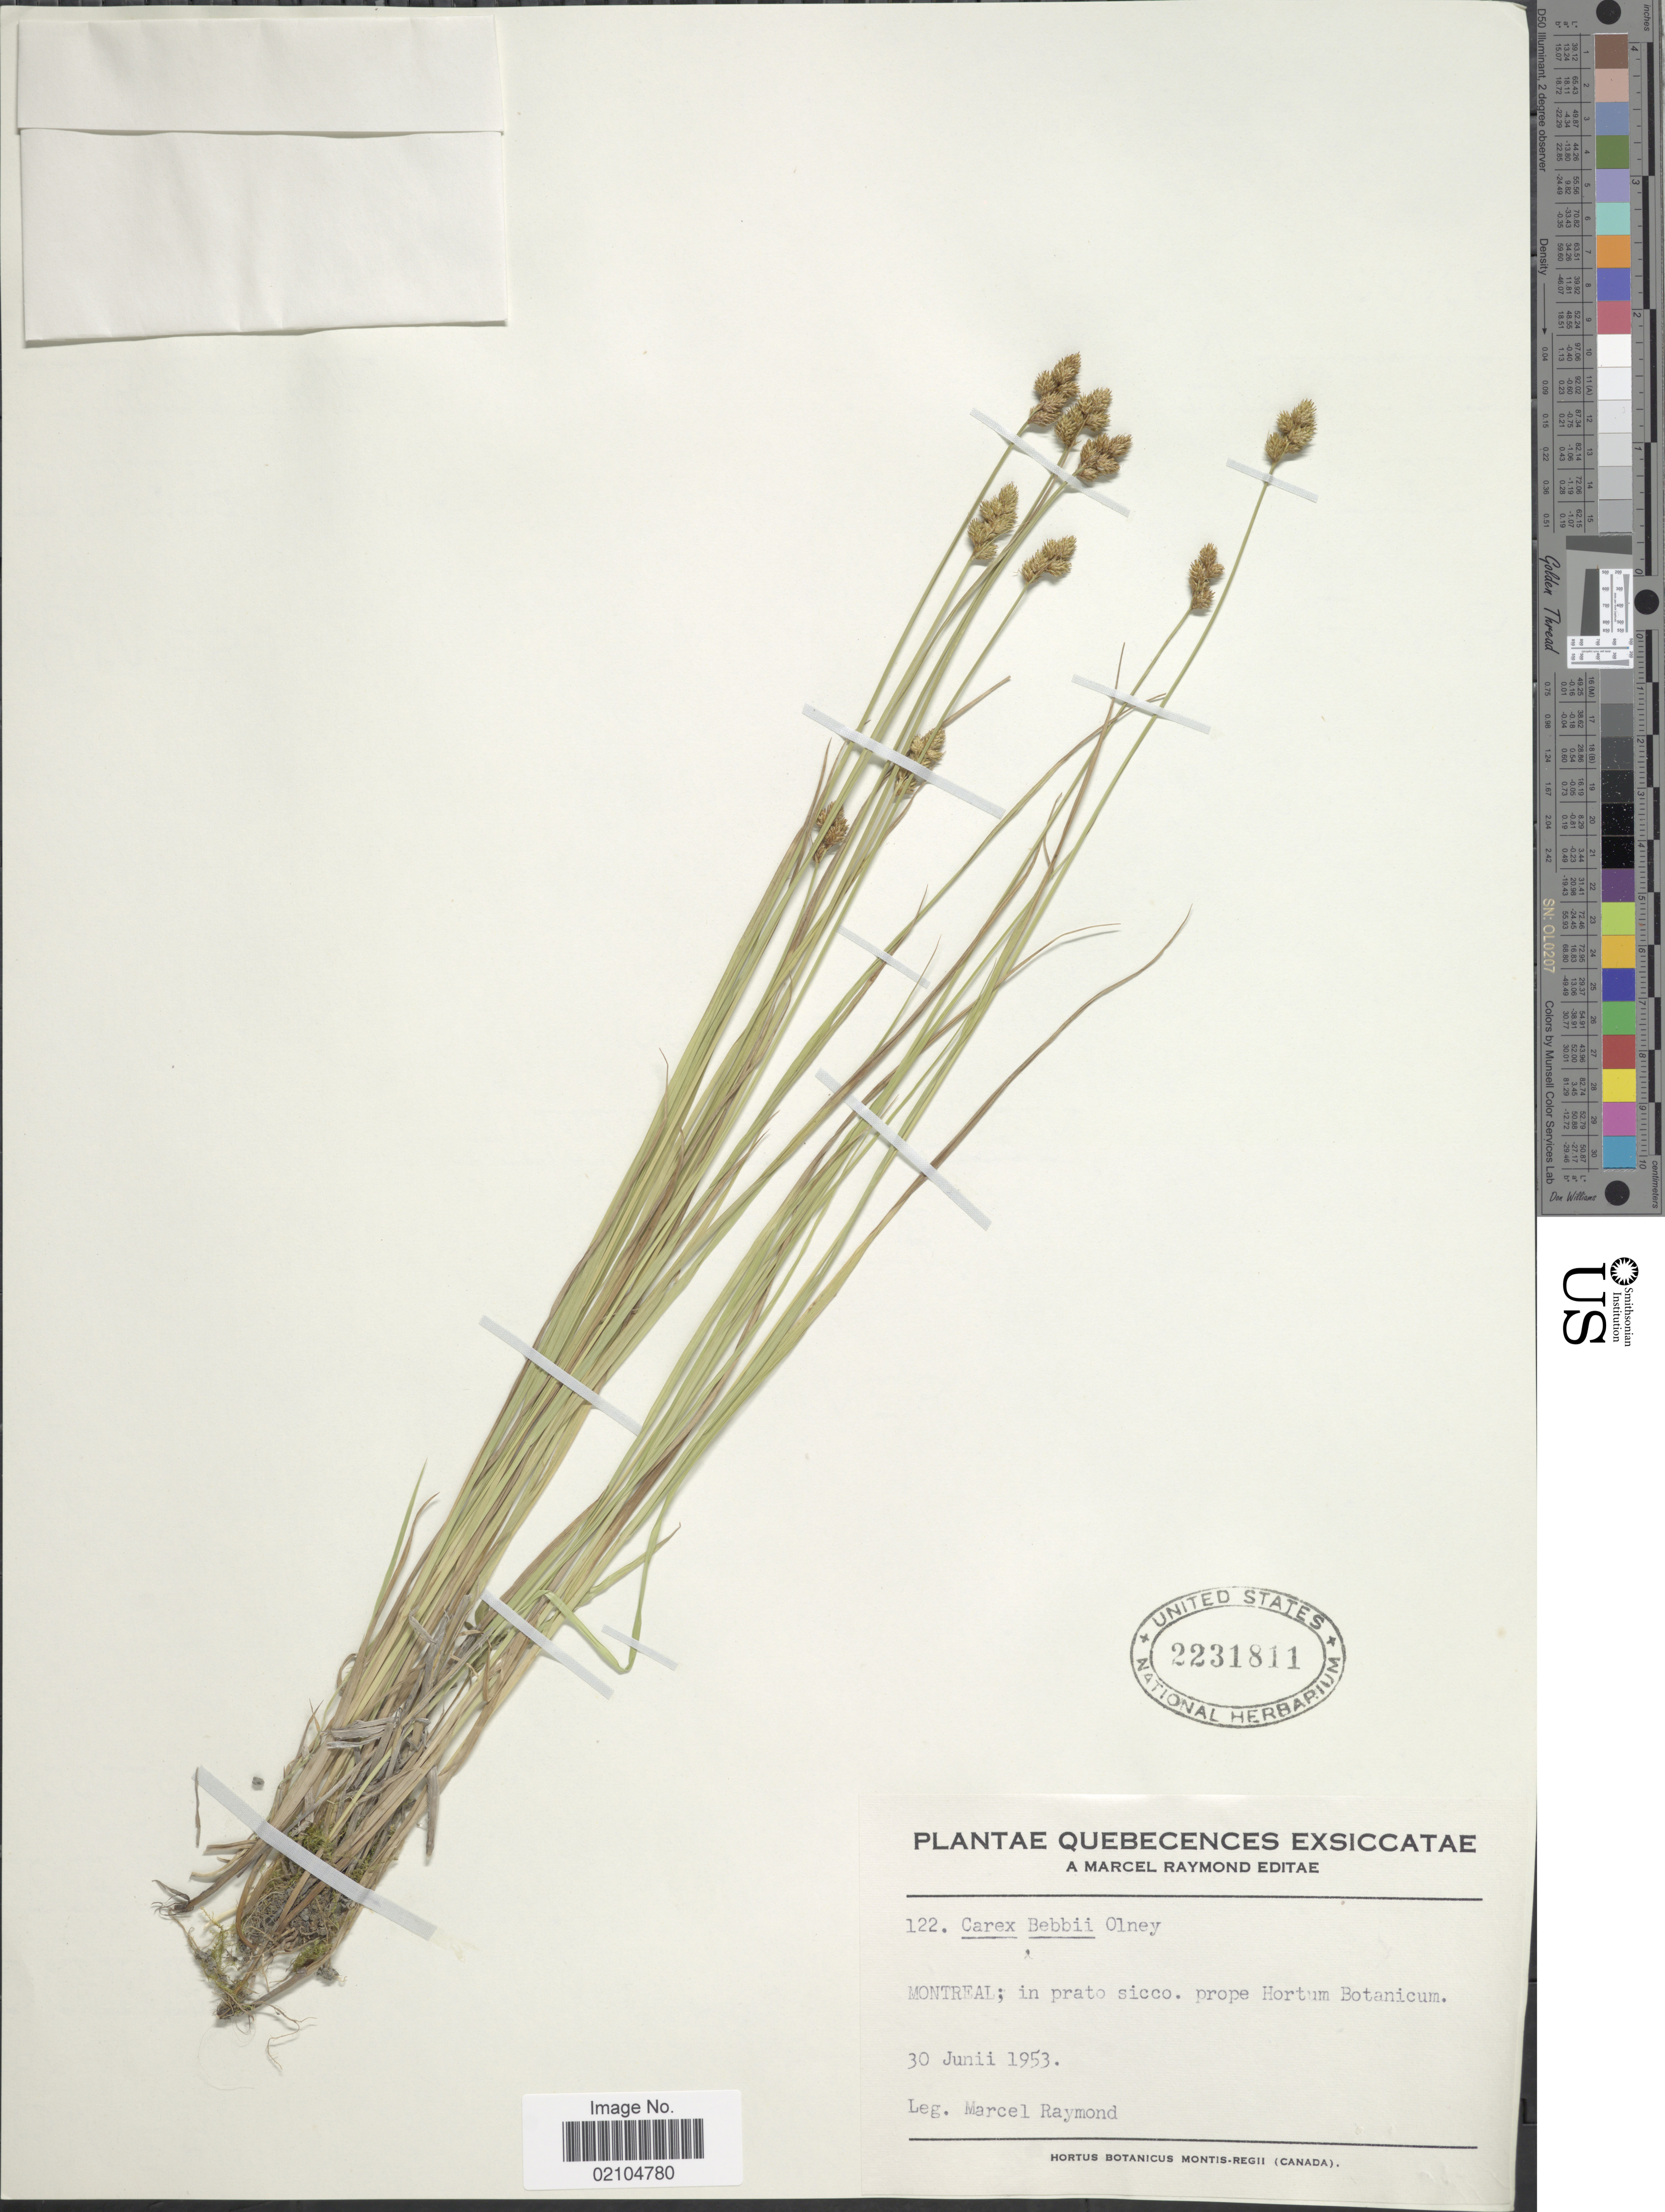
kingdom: Plantae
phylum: Tracheophyta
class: Liliopsida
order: Poales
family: Cyperaceae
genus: Carex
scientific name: Carex bebbii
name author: (L.H. Bailey) Olney ex Fernald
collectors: M. Raymond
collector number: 122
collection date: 1953-06-30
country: Canada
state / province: Quebec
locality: Quebecences, Montreal; in prato sicco, prope Hortum Botanicum.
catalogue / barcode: US 2231811